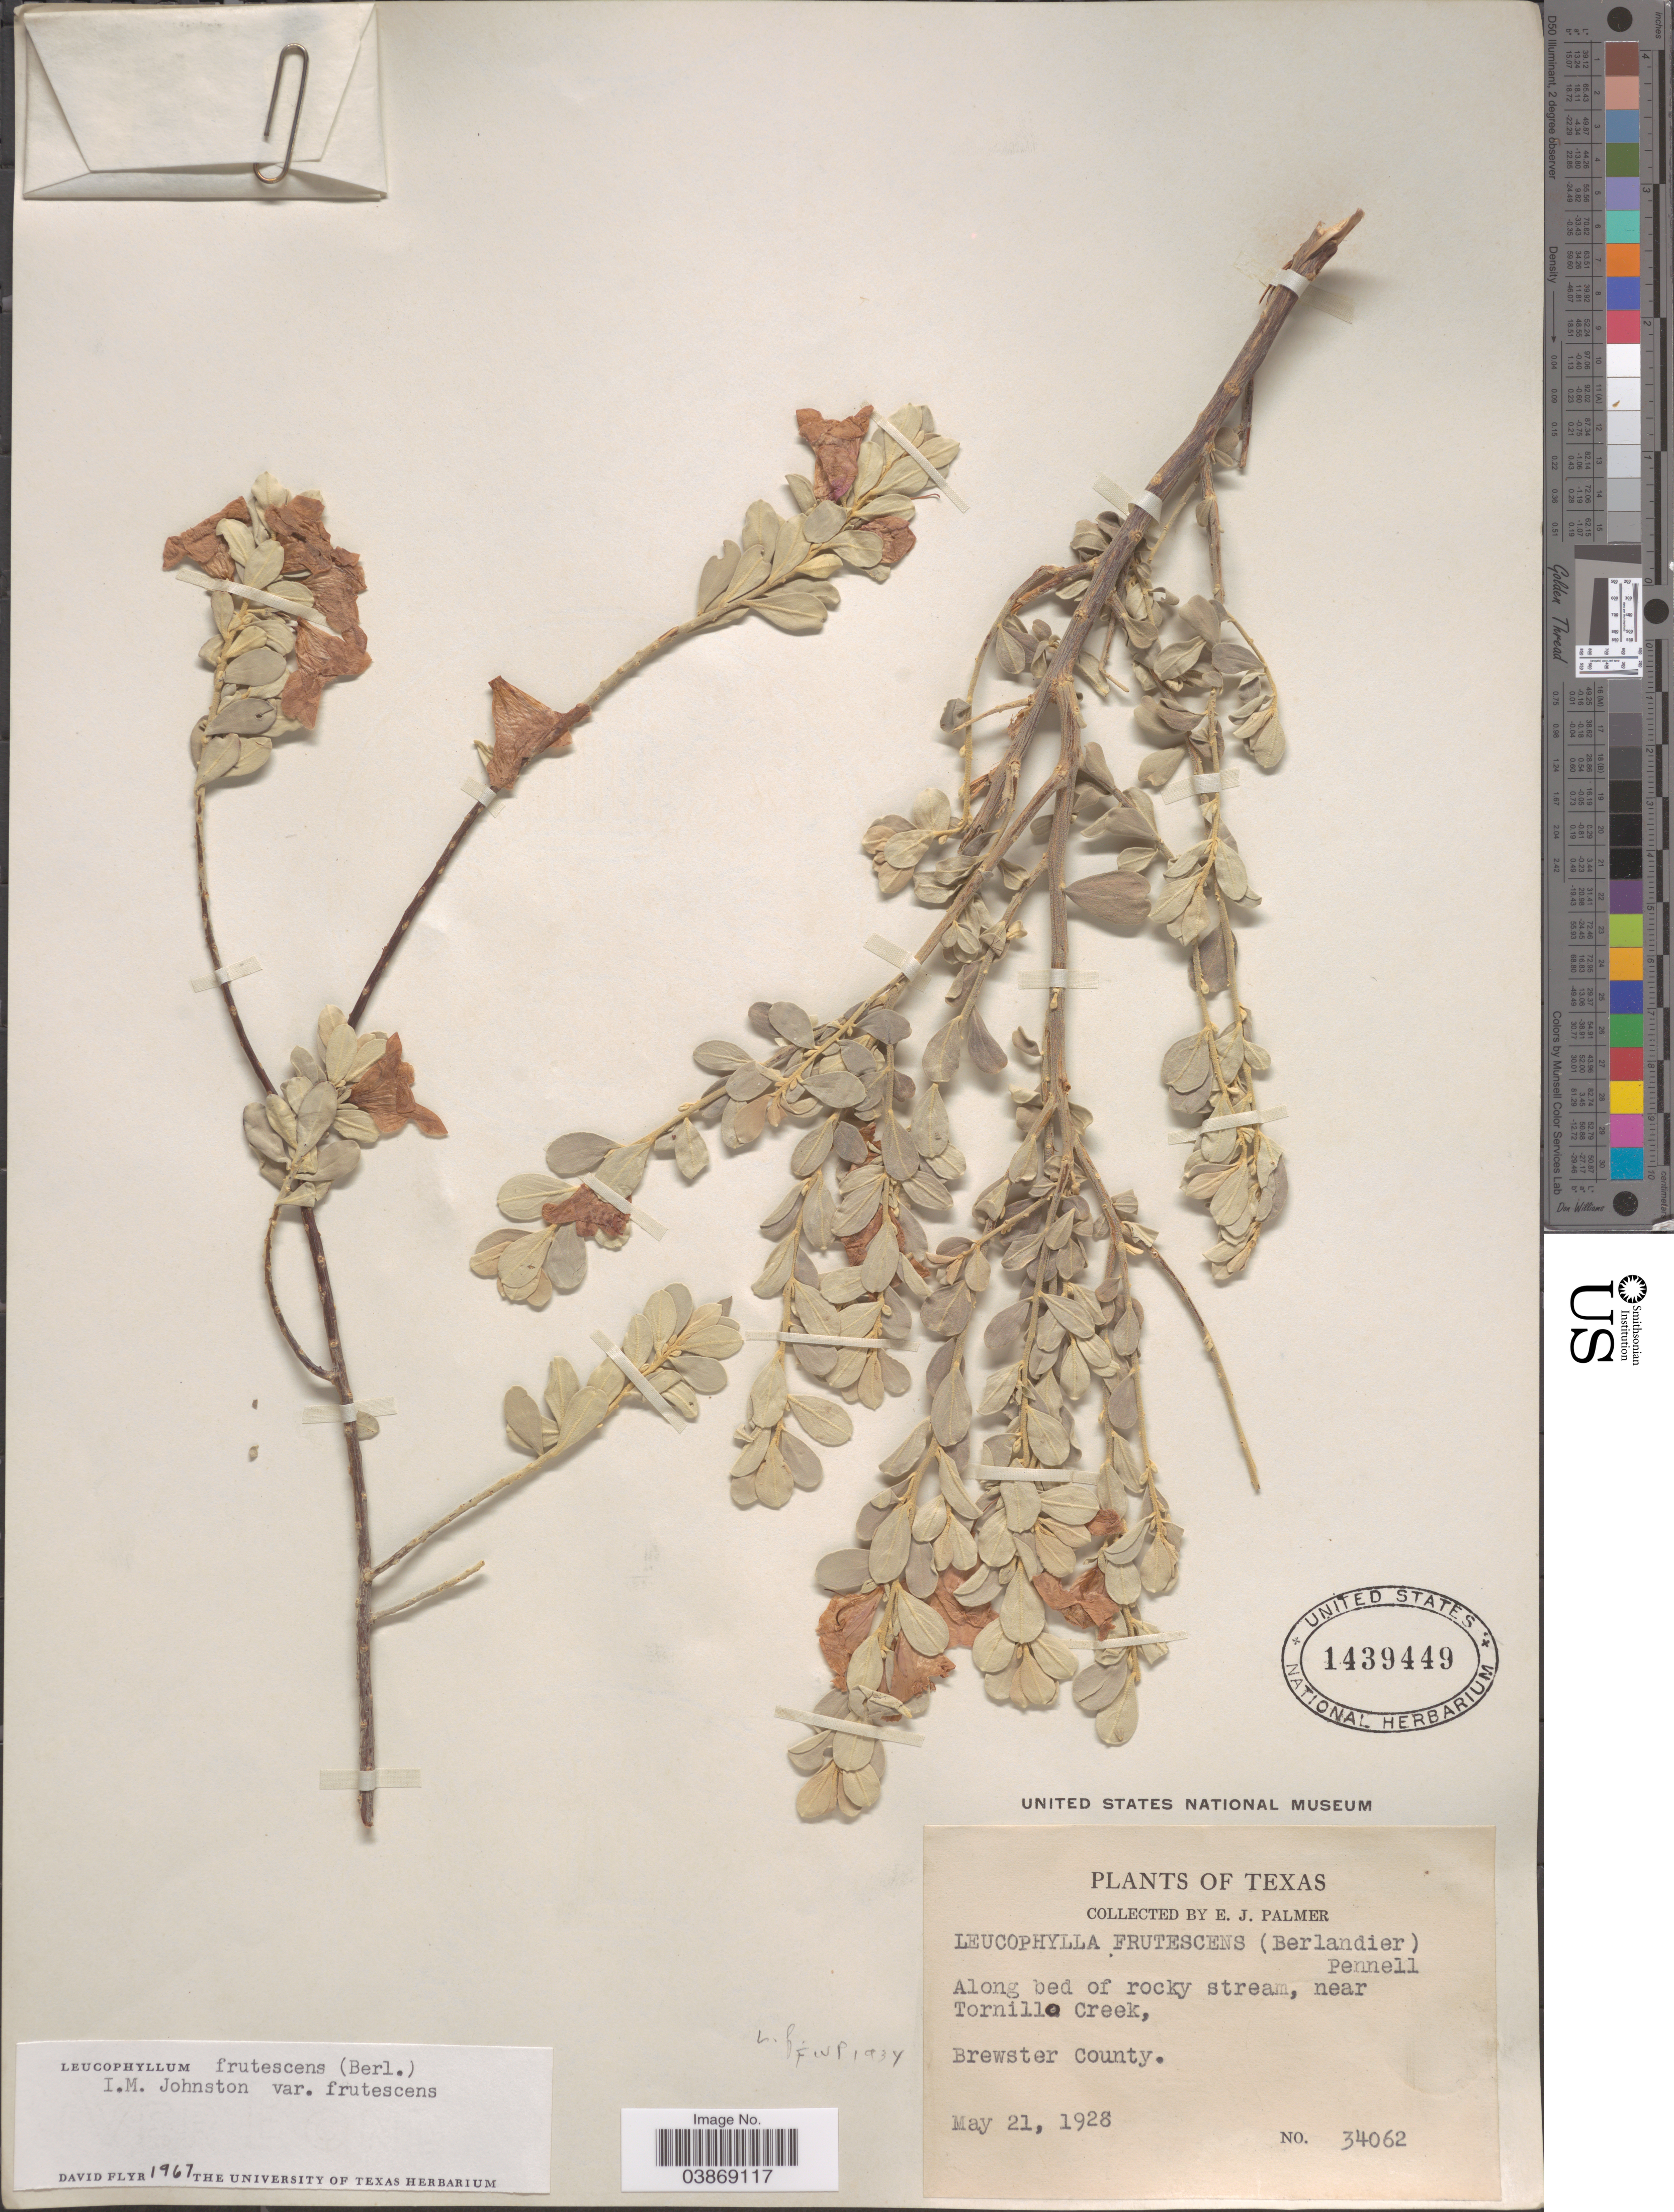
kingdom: Plantae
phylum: Tracheophyta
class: Magnoliopsida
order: Lamiales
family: Scrophulariaceae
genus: Leucophyllum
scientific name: Leucophyllum frutescens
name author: (Berland.) I.M. Johnst.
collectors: E. J. Palmer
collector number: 34062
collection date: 1928-05-21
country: United States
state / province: Texas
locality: Along bed of rocky stream, near Tornillo Creek. Brewster County.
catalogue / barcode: US 1439449